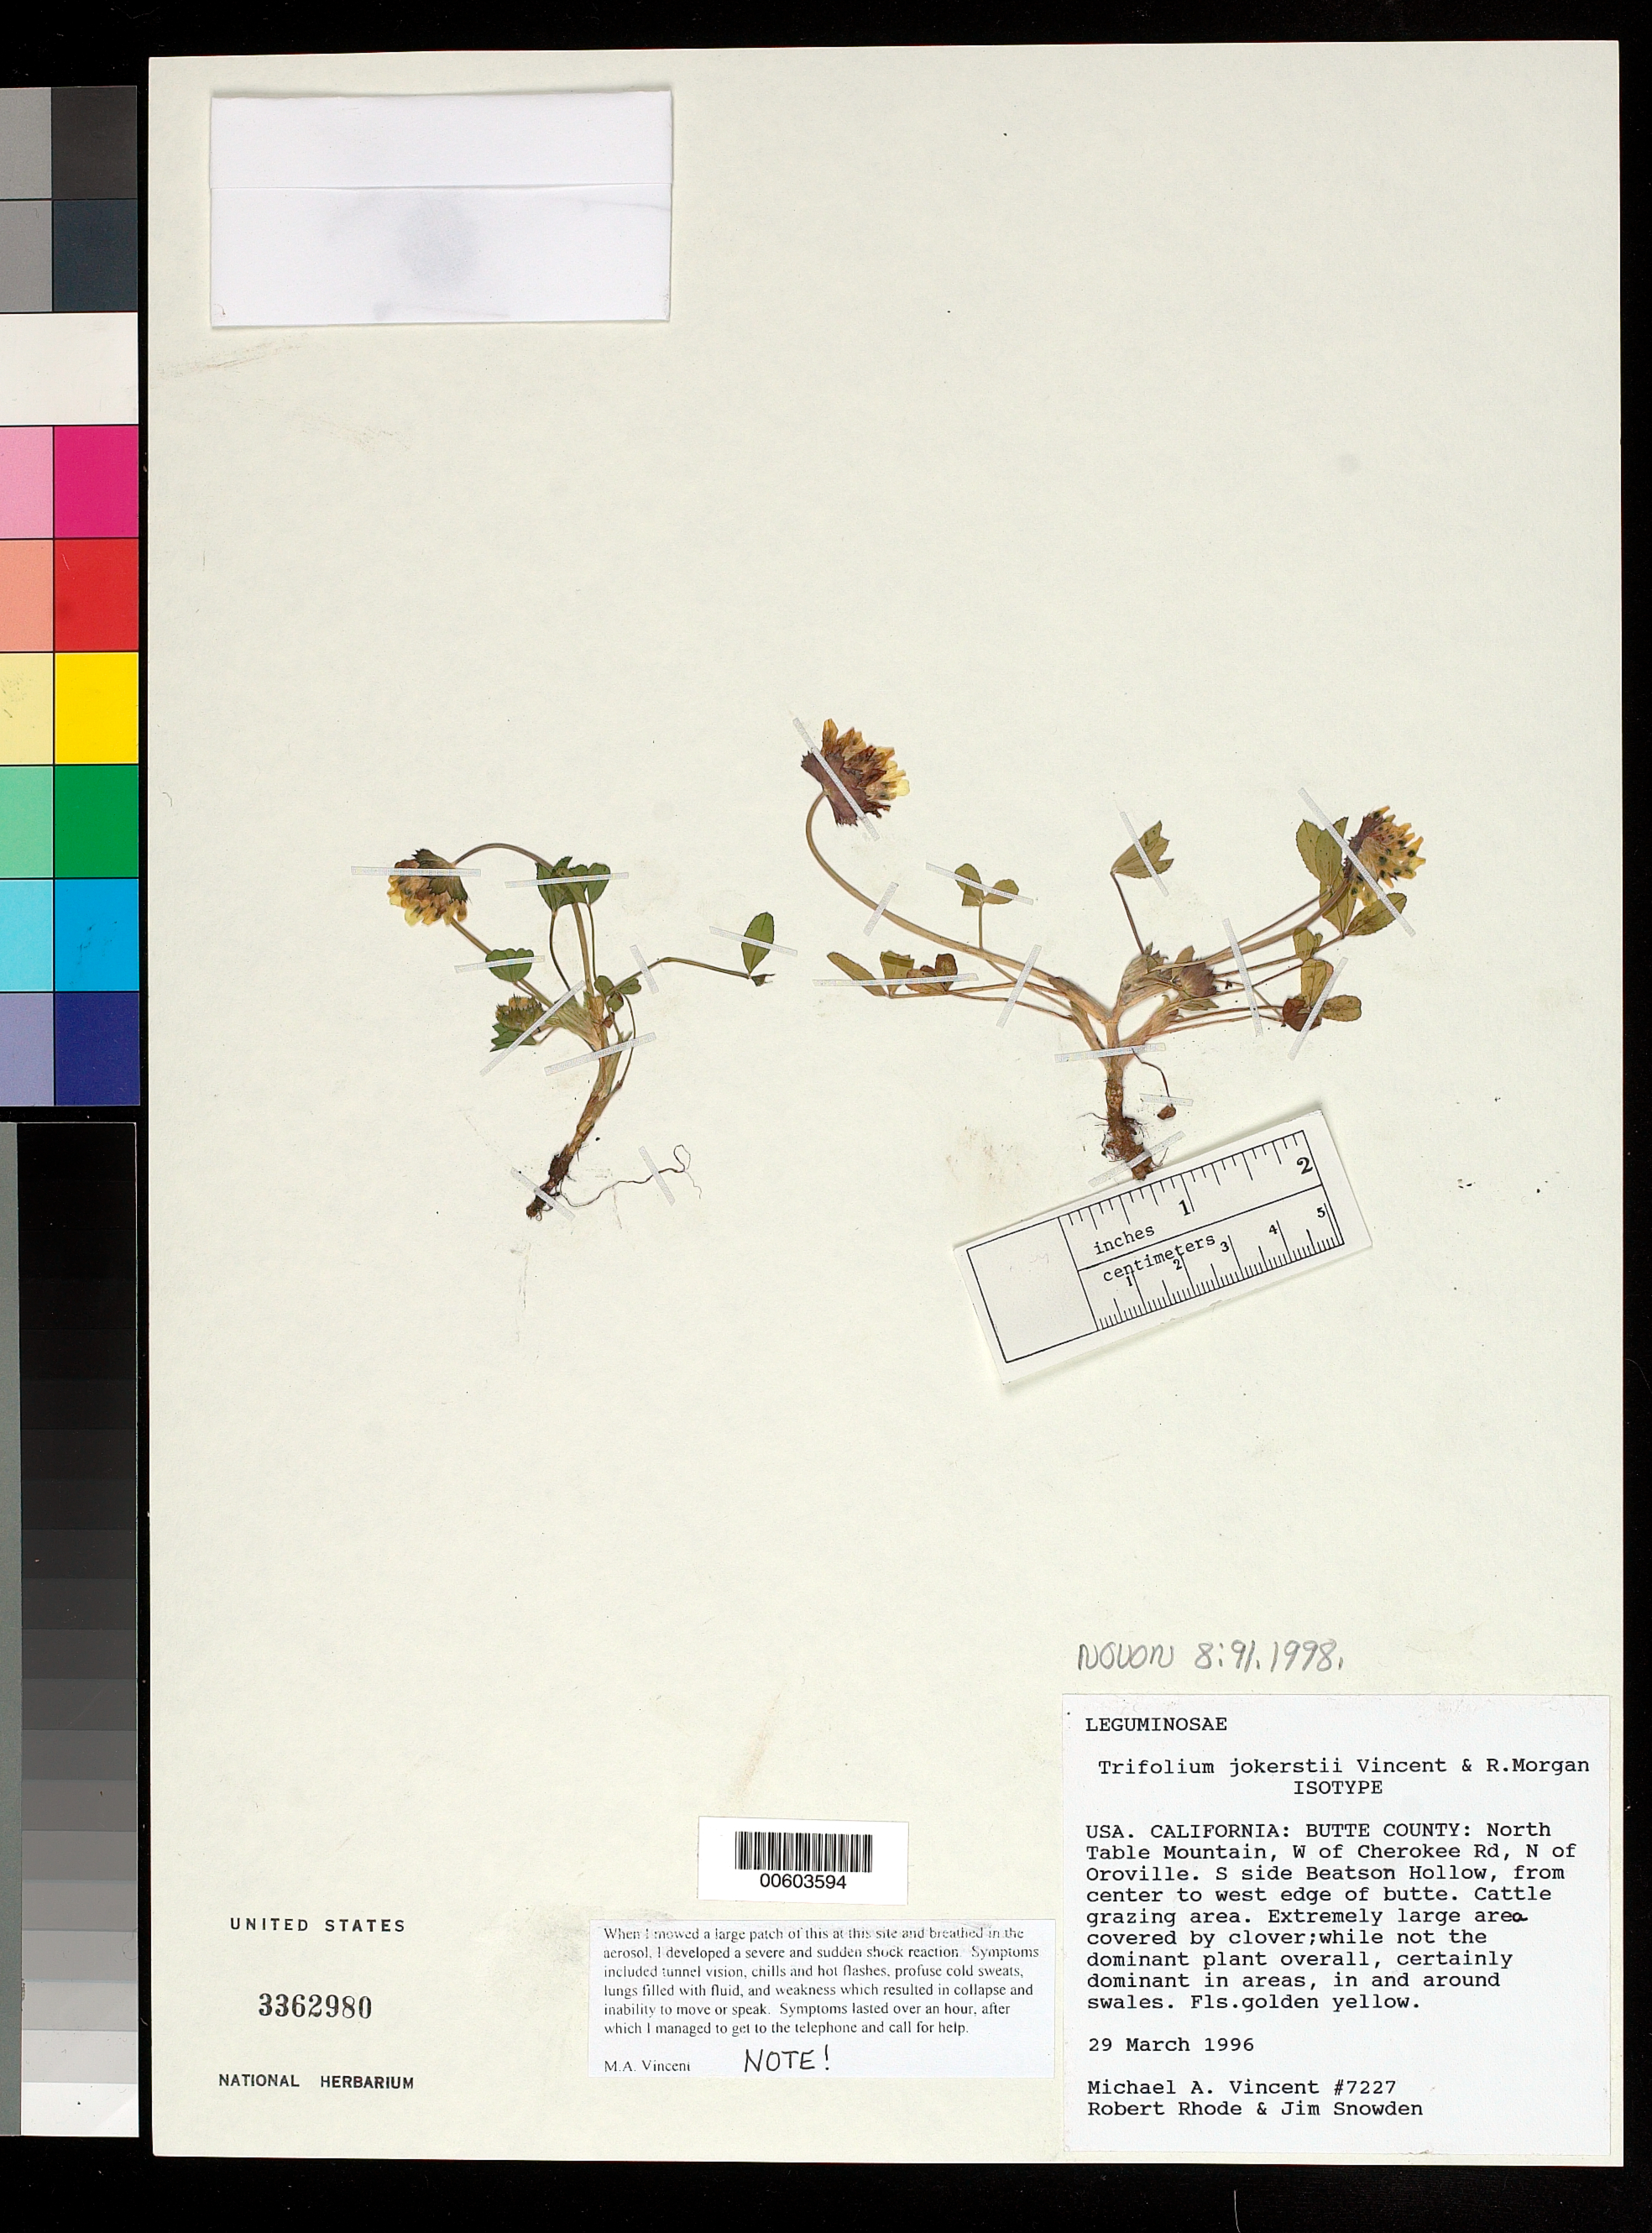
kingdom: Plantae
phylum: Tracheophyta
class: Magnoliopsida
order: Fabales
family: Fabaceae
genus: Trifolium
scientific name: Trifolium jokerstii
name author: Vincent & Morgan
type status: Isotype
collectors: M. Vincent, R. Rhode & J. Snowden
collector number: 7227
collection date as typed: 29 Mar 1996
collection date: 1996-03-29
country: United States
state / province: California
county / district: Butte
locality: North Table Mountain, W of Cherokee Rd, N of Oroville, S side Beatson Hollow, center to W edge of Butte.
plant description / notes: NOTE: label regarding allergic reaction intended for Vincent 8005 (Clematis terniflora) erroneously was mounted with this specimen. (M.A. Vincent, email comm. July 2009).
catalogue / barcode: US 3362980